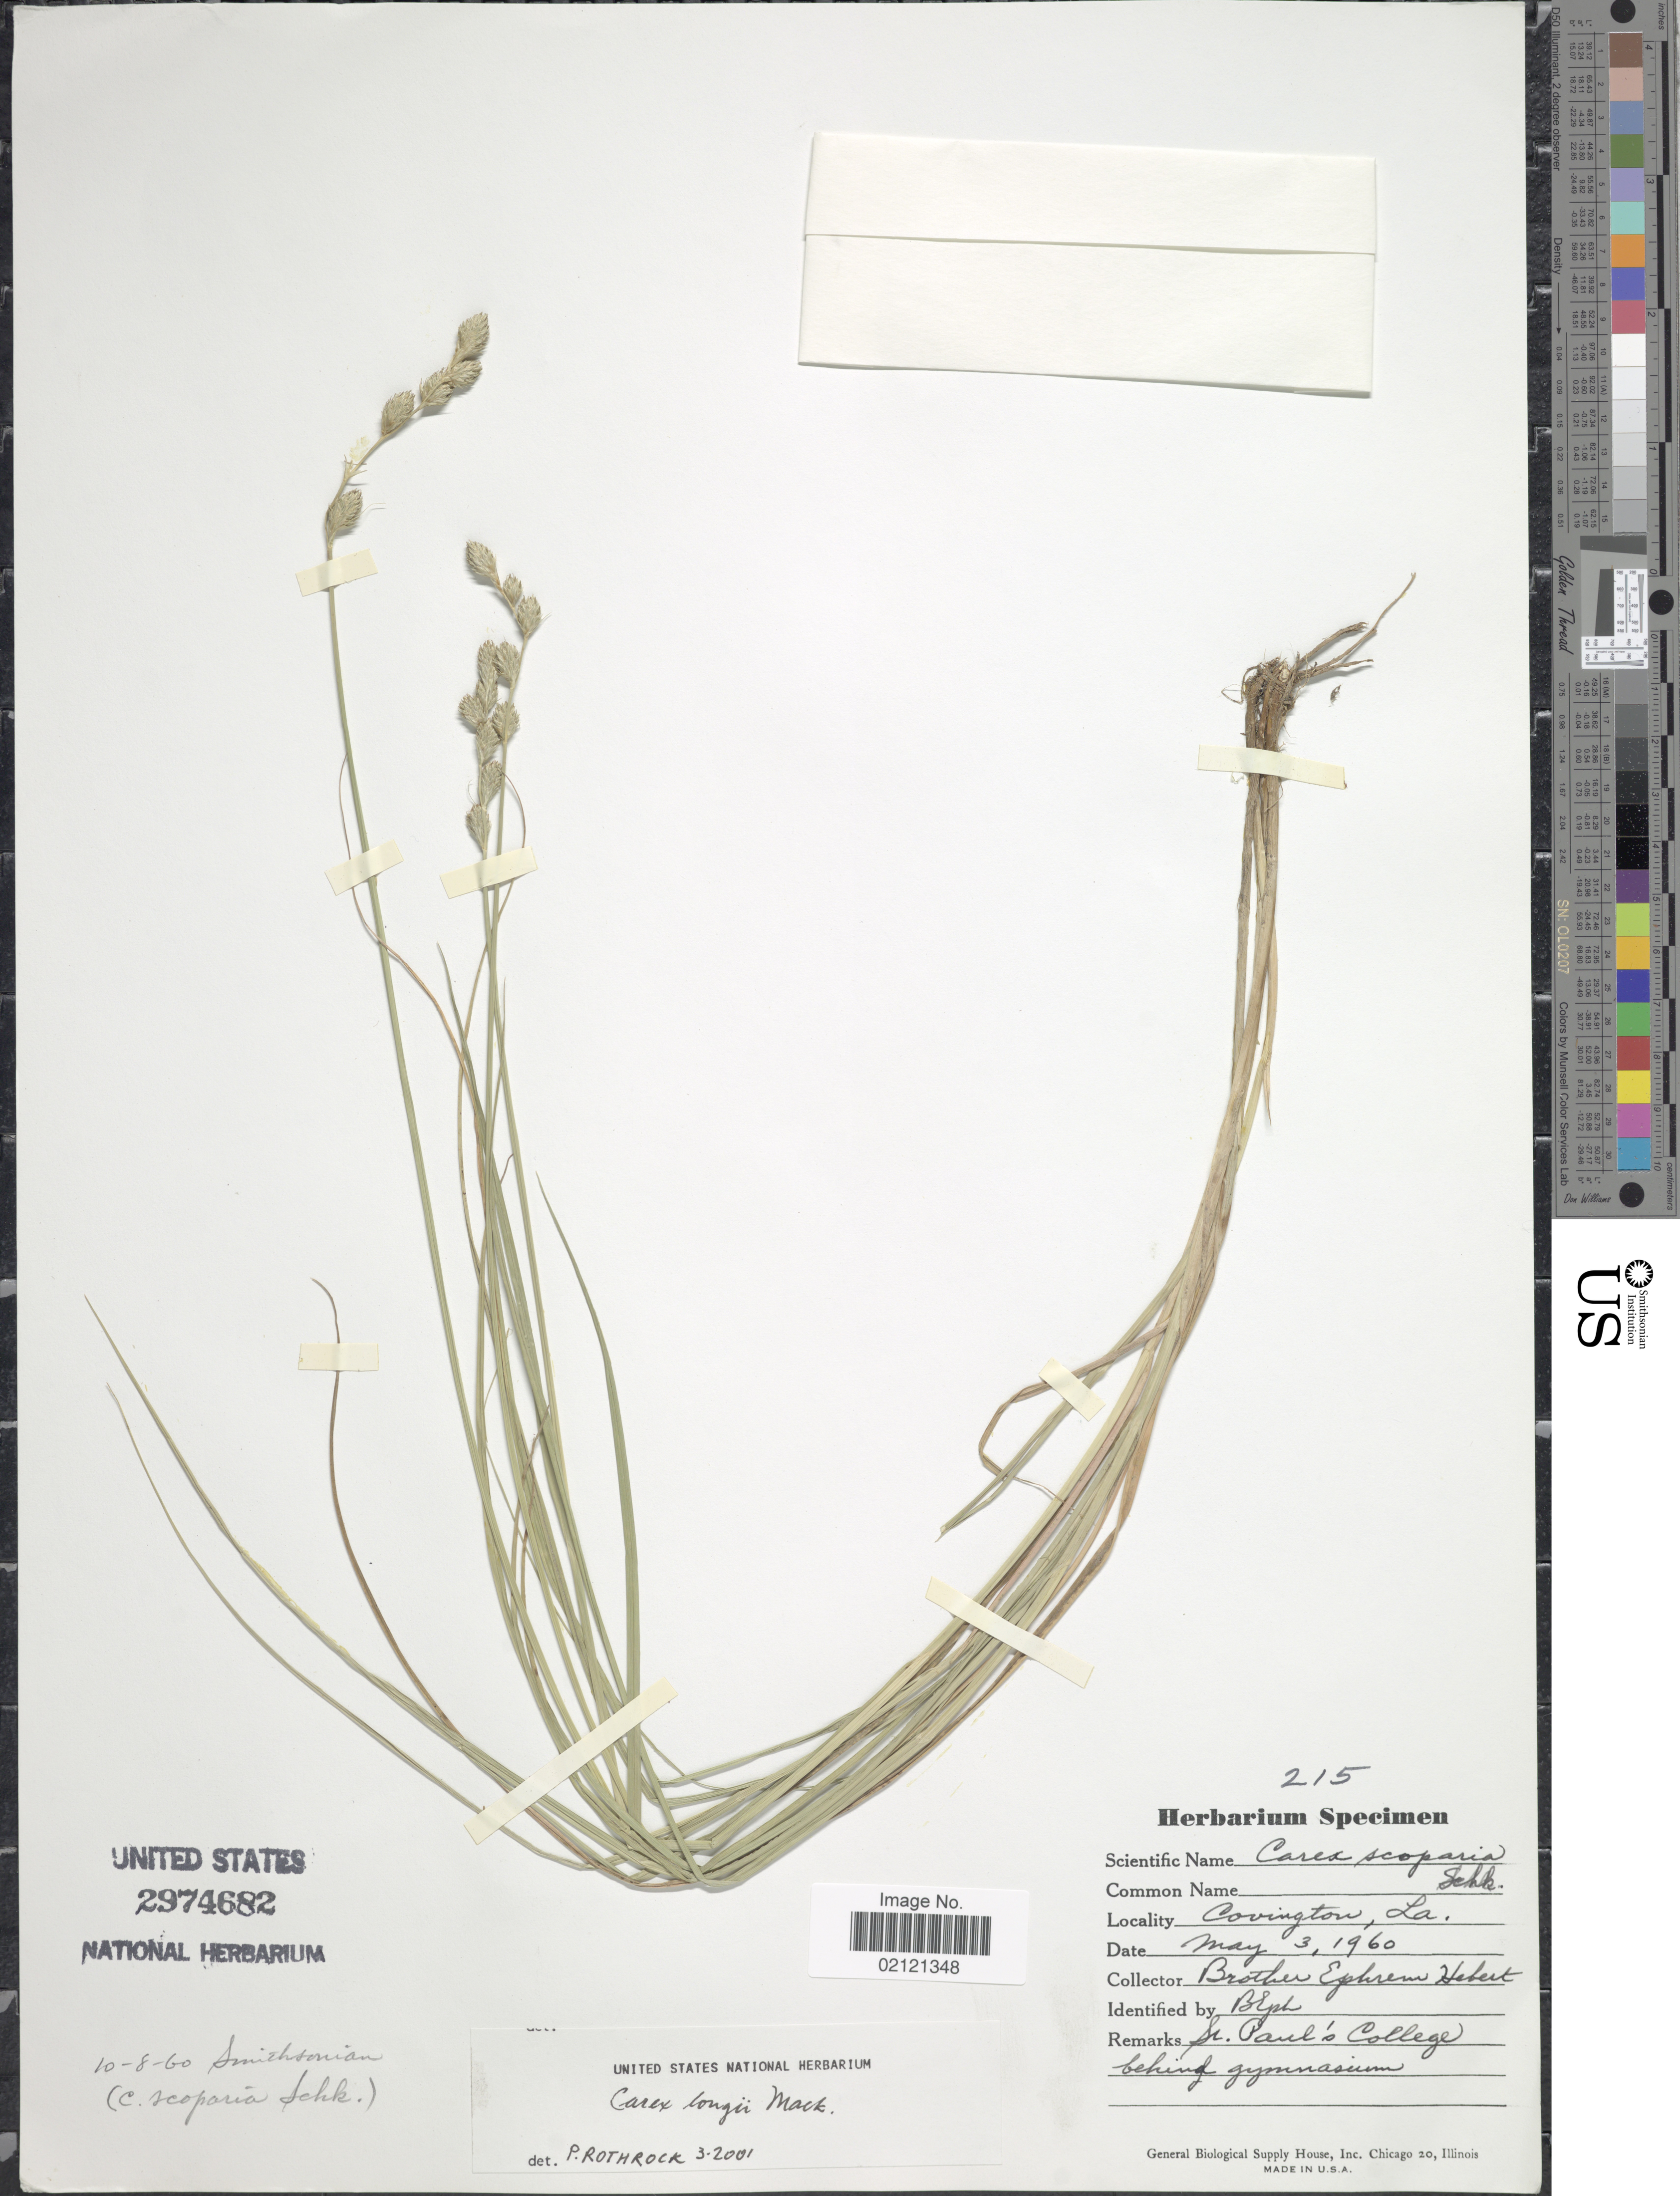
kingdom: Plantae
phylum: Tracheophyta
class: Liliopsida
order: Poales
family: Cyperaceae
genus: Carex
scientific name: Carex longii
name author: Mack.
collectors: E. Hebert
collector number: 215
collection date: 1960-05-03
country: United States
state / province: Louisiana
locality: Covington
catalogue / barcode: US 2974682